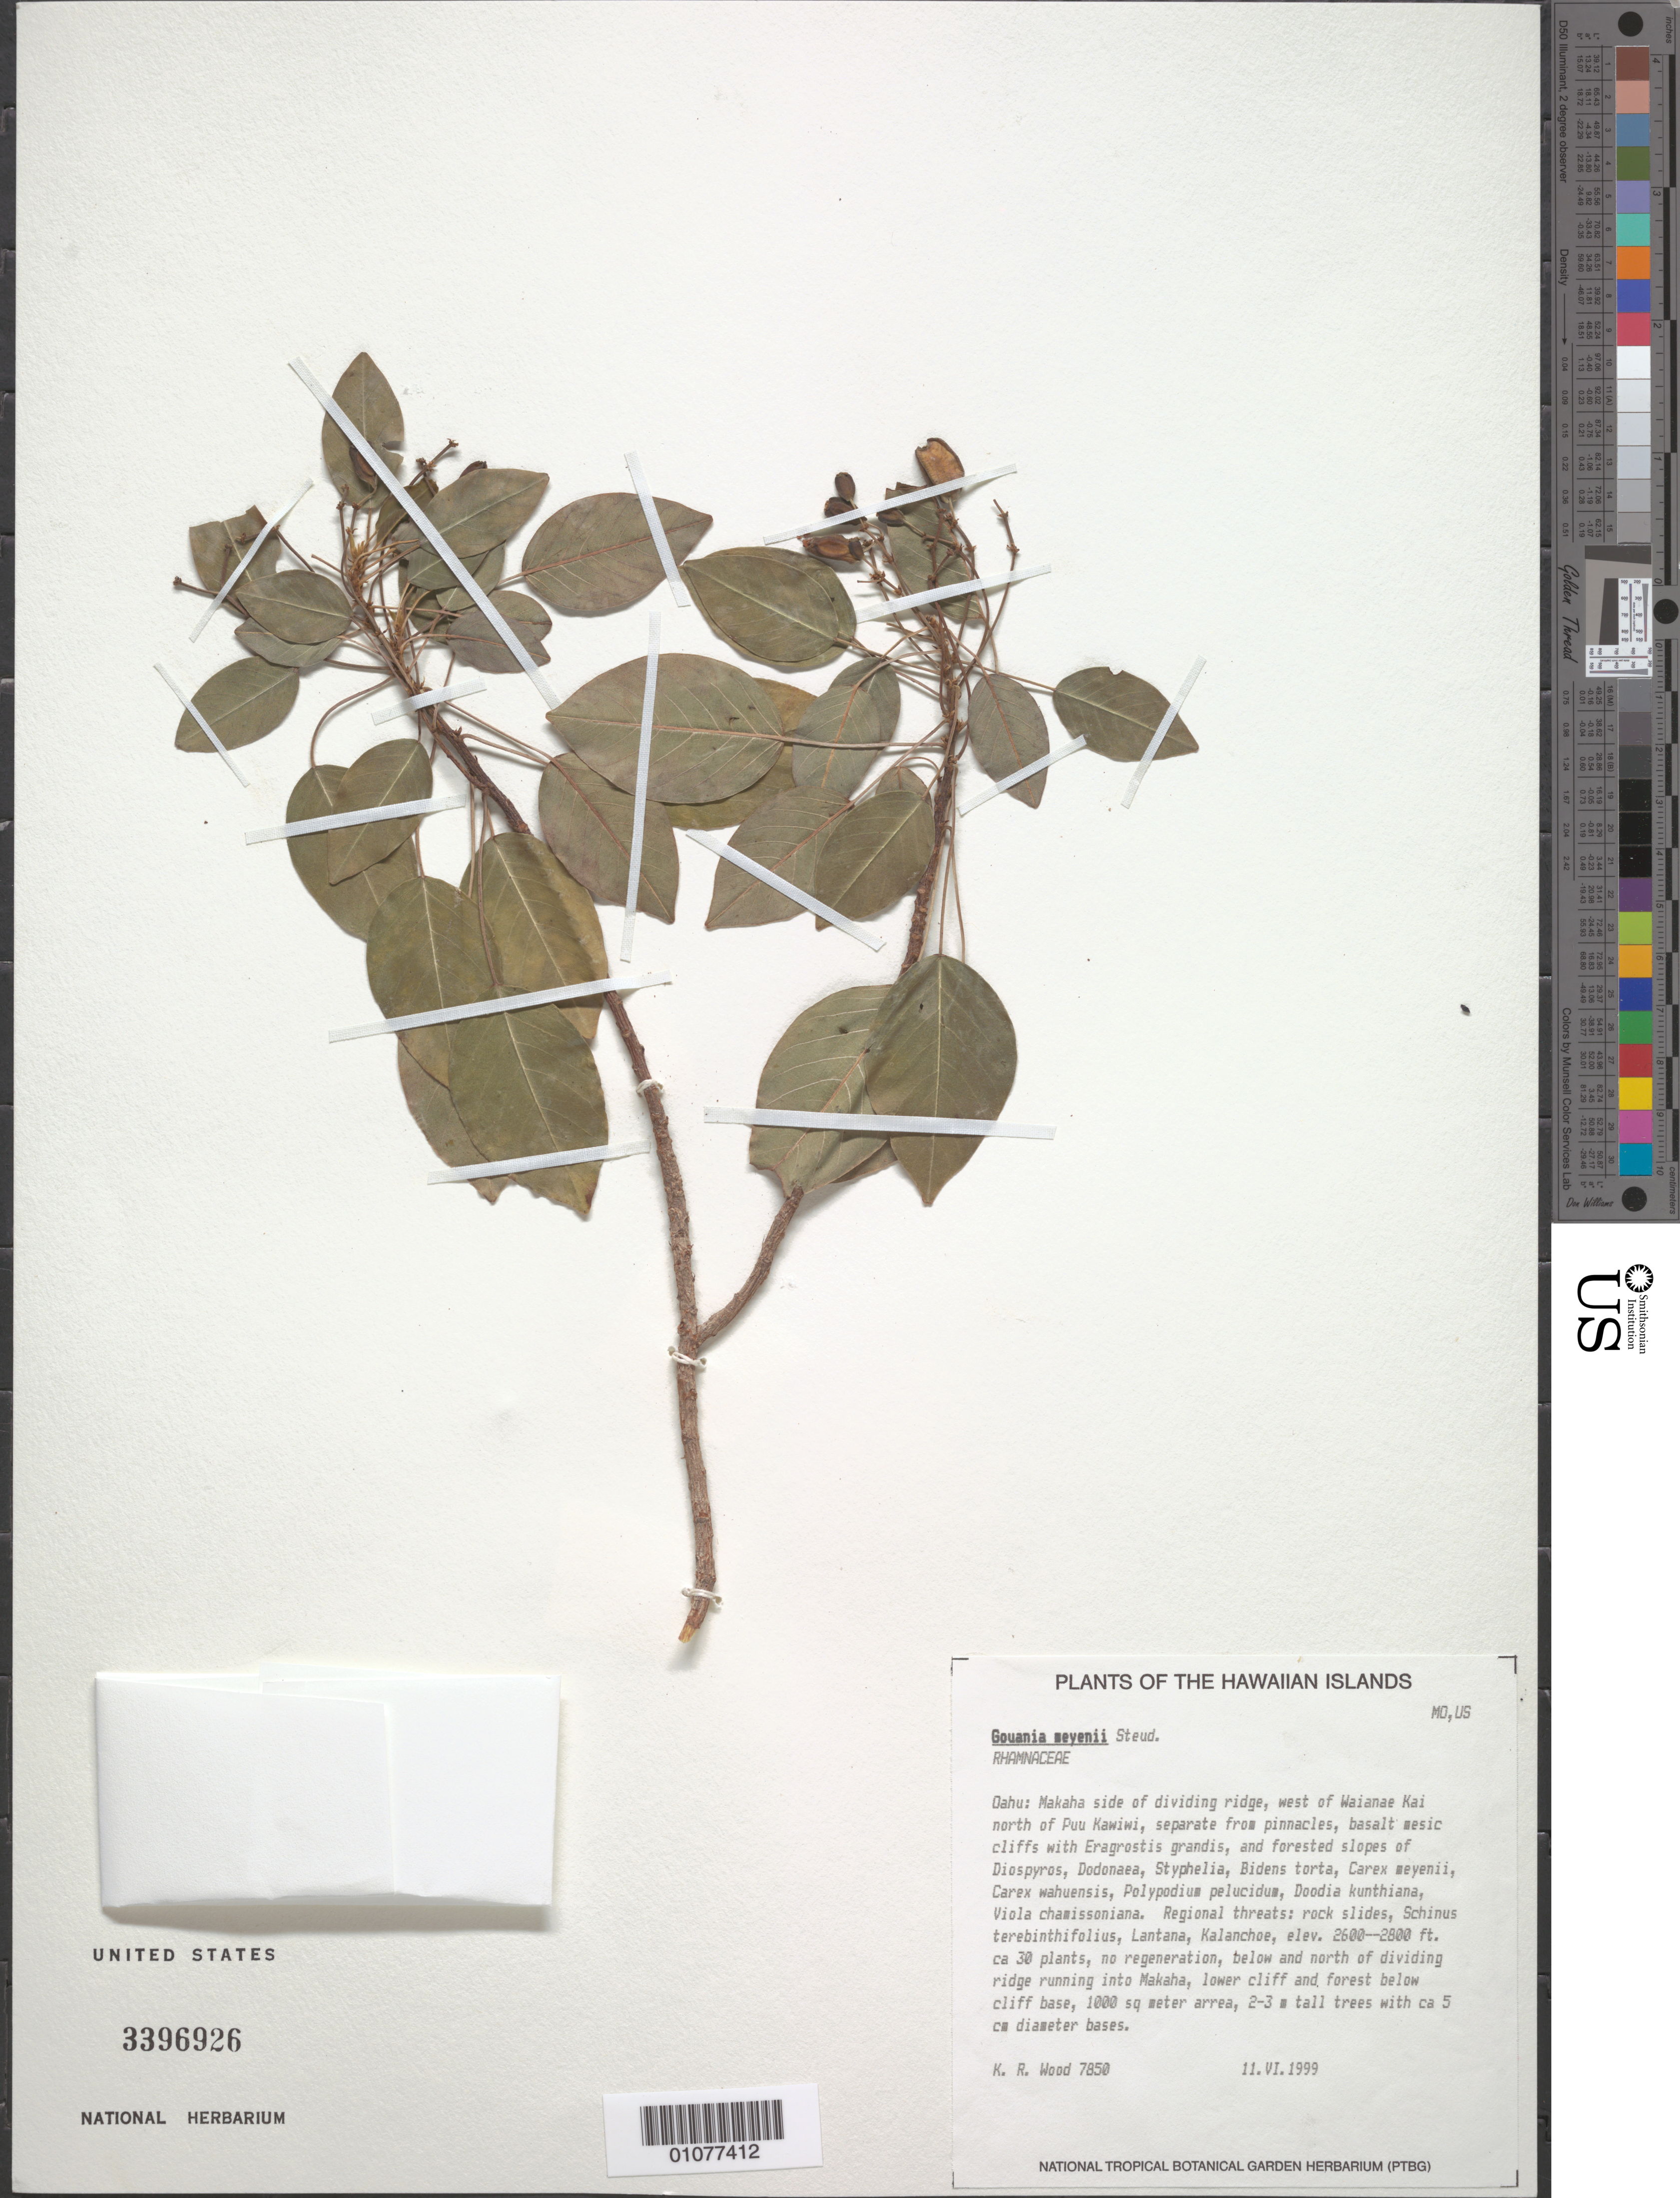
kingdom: Plantae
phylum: Tracheophyta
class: Magnoliopsida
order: Rosales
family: Rhamnaceae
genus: Gouania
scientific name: Gouania meyenii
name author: Steud.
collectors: K. R. Wood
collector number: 7850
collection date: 1999-06-11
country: United States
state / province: Hawaii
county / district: Honolulu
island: Oahu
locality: Makaha side of dividing ridge, W of Waianae Kai N of Puu Kawiwi, below and N of dividing ridge, lower cliff, forest below cliff base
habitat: basalt mesic cliffs, forest below cliff base; rock slides, schinus terebinthifolius, Lantana, Kalanchoe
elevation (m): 792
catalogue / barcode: US 3396926